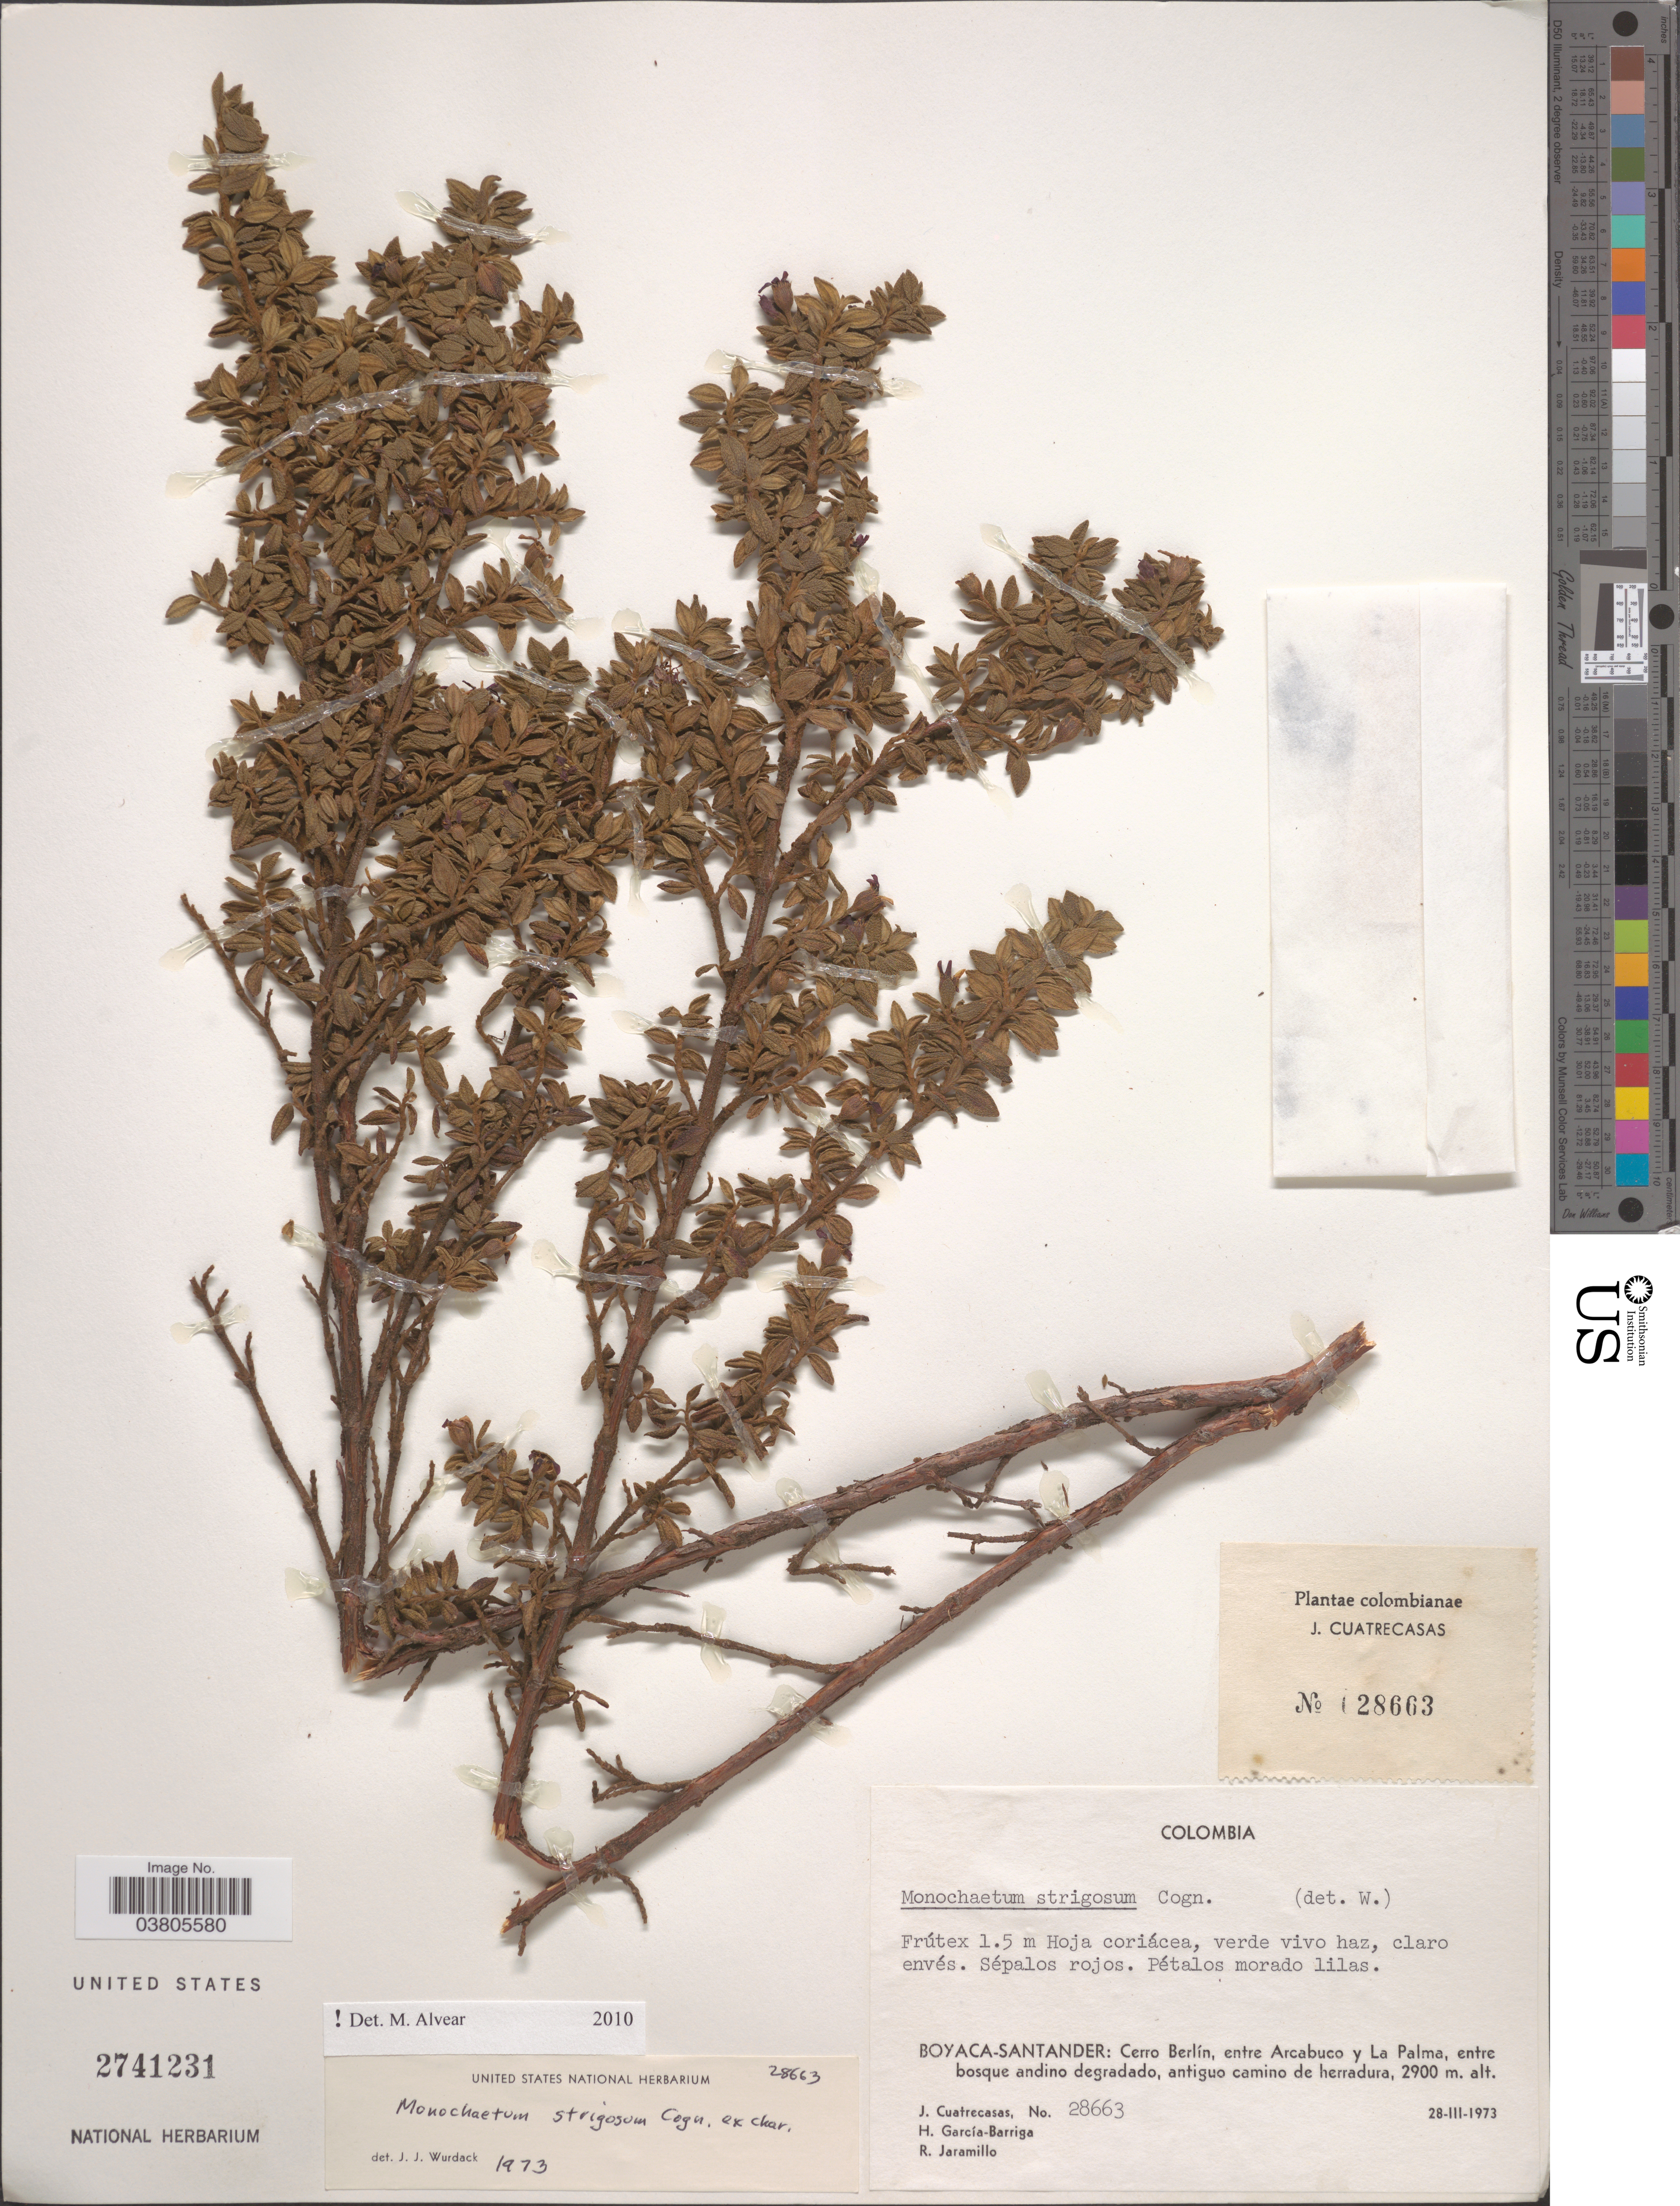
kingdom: Plantae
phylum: Tracheophyta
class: Magnoliopsida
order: Myrtales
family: Melastomataceae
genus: Monochaetum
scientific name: Monochaetum strigosum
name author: Cogn.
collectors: J. Cuatrecasas, H. García Barriga & R. Jaramillo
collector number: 28663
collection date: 1973-03-28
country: Colombia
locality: Boyaca-Santander: Cerro Berlín, entre Arcabuco y La Palma, entre bosque andino degradado, antiguo camino de herradura.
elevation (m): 2900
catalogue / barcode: US 2741231